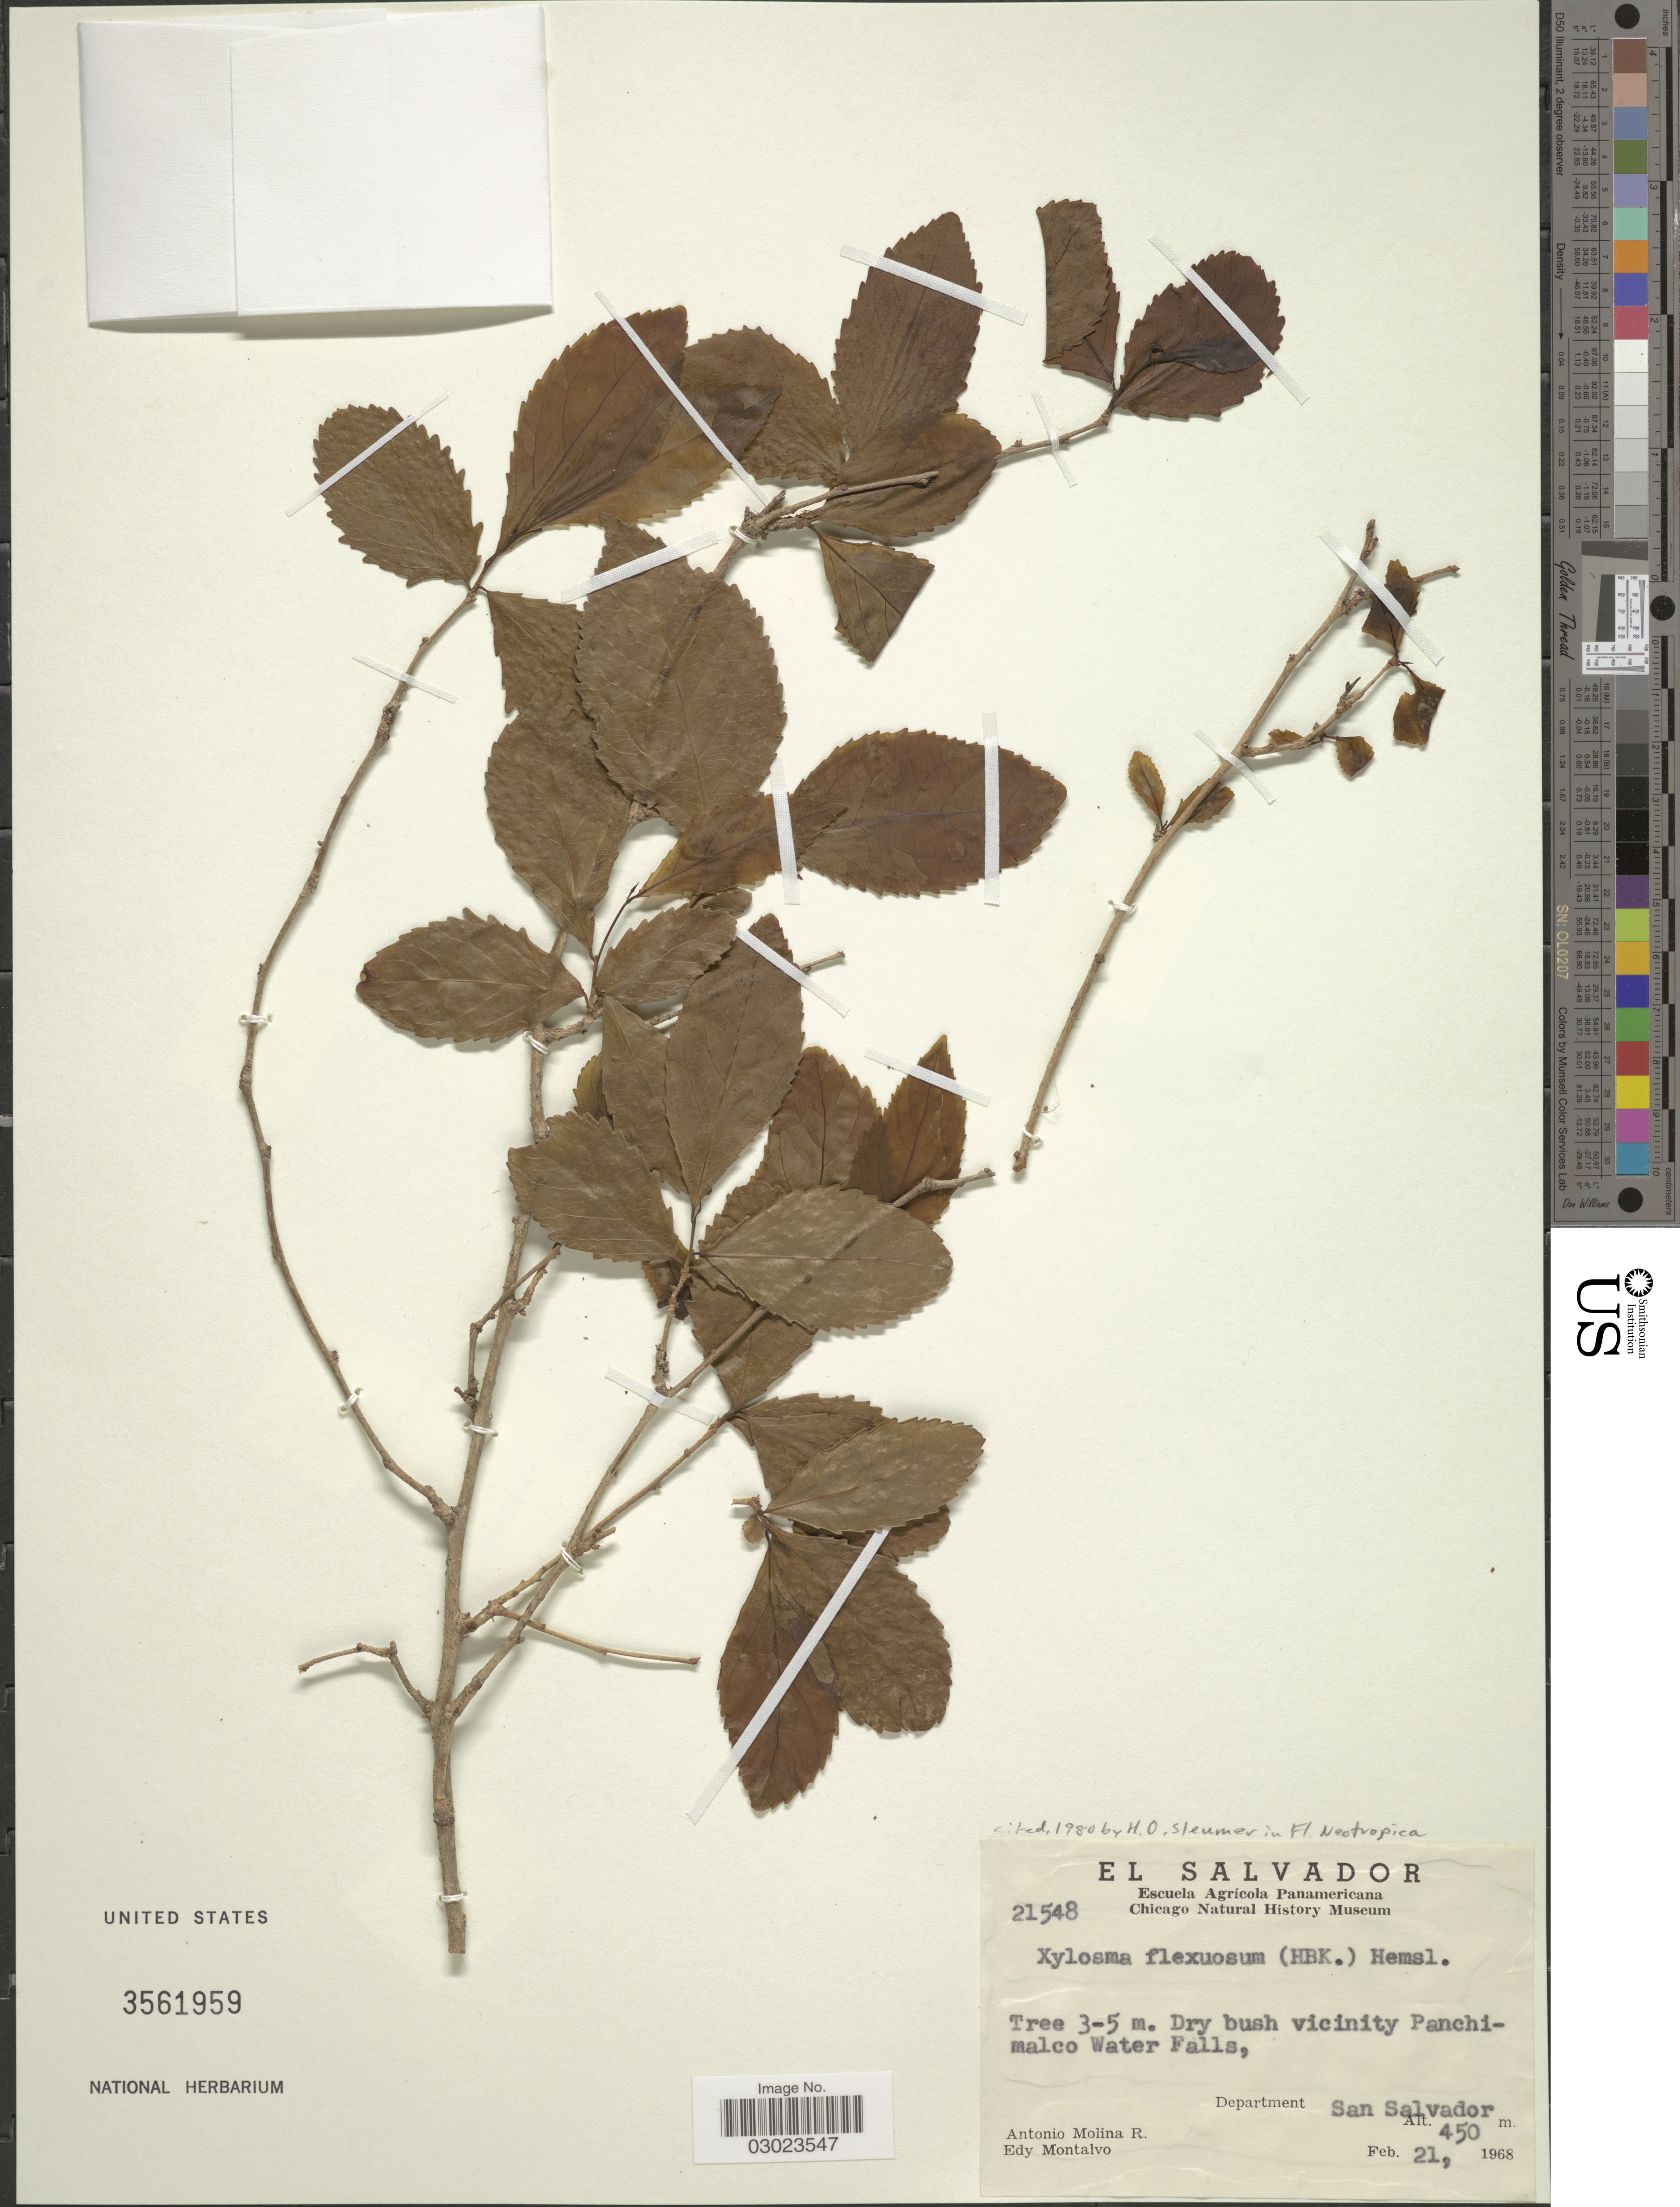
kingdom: Plantae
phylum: Tracheophyta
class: Magnoliopsida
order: Malpighiales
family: Salicaceae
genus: Xylosma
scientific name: Xylosma flexuosa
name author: (Kunth) Hemsl.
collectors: A. Molina R. & E. A. Montalvo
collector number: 21548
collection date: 1968-02-21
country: El Salvador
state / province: San Salvador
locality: Dry bush vicinity Panchimalco Water Falls, Department San Salvador.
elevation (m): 450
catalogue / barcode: US 3561959